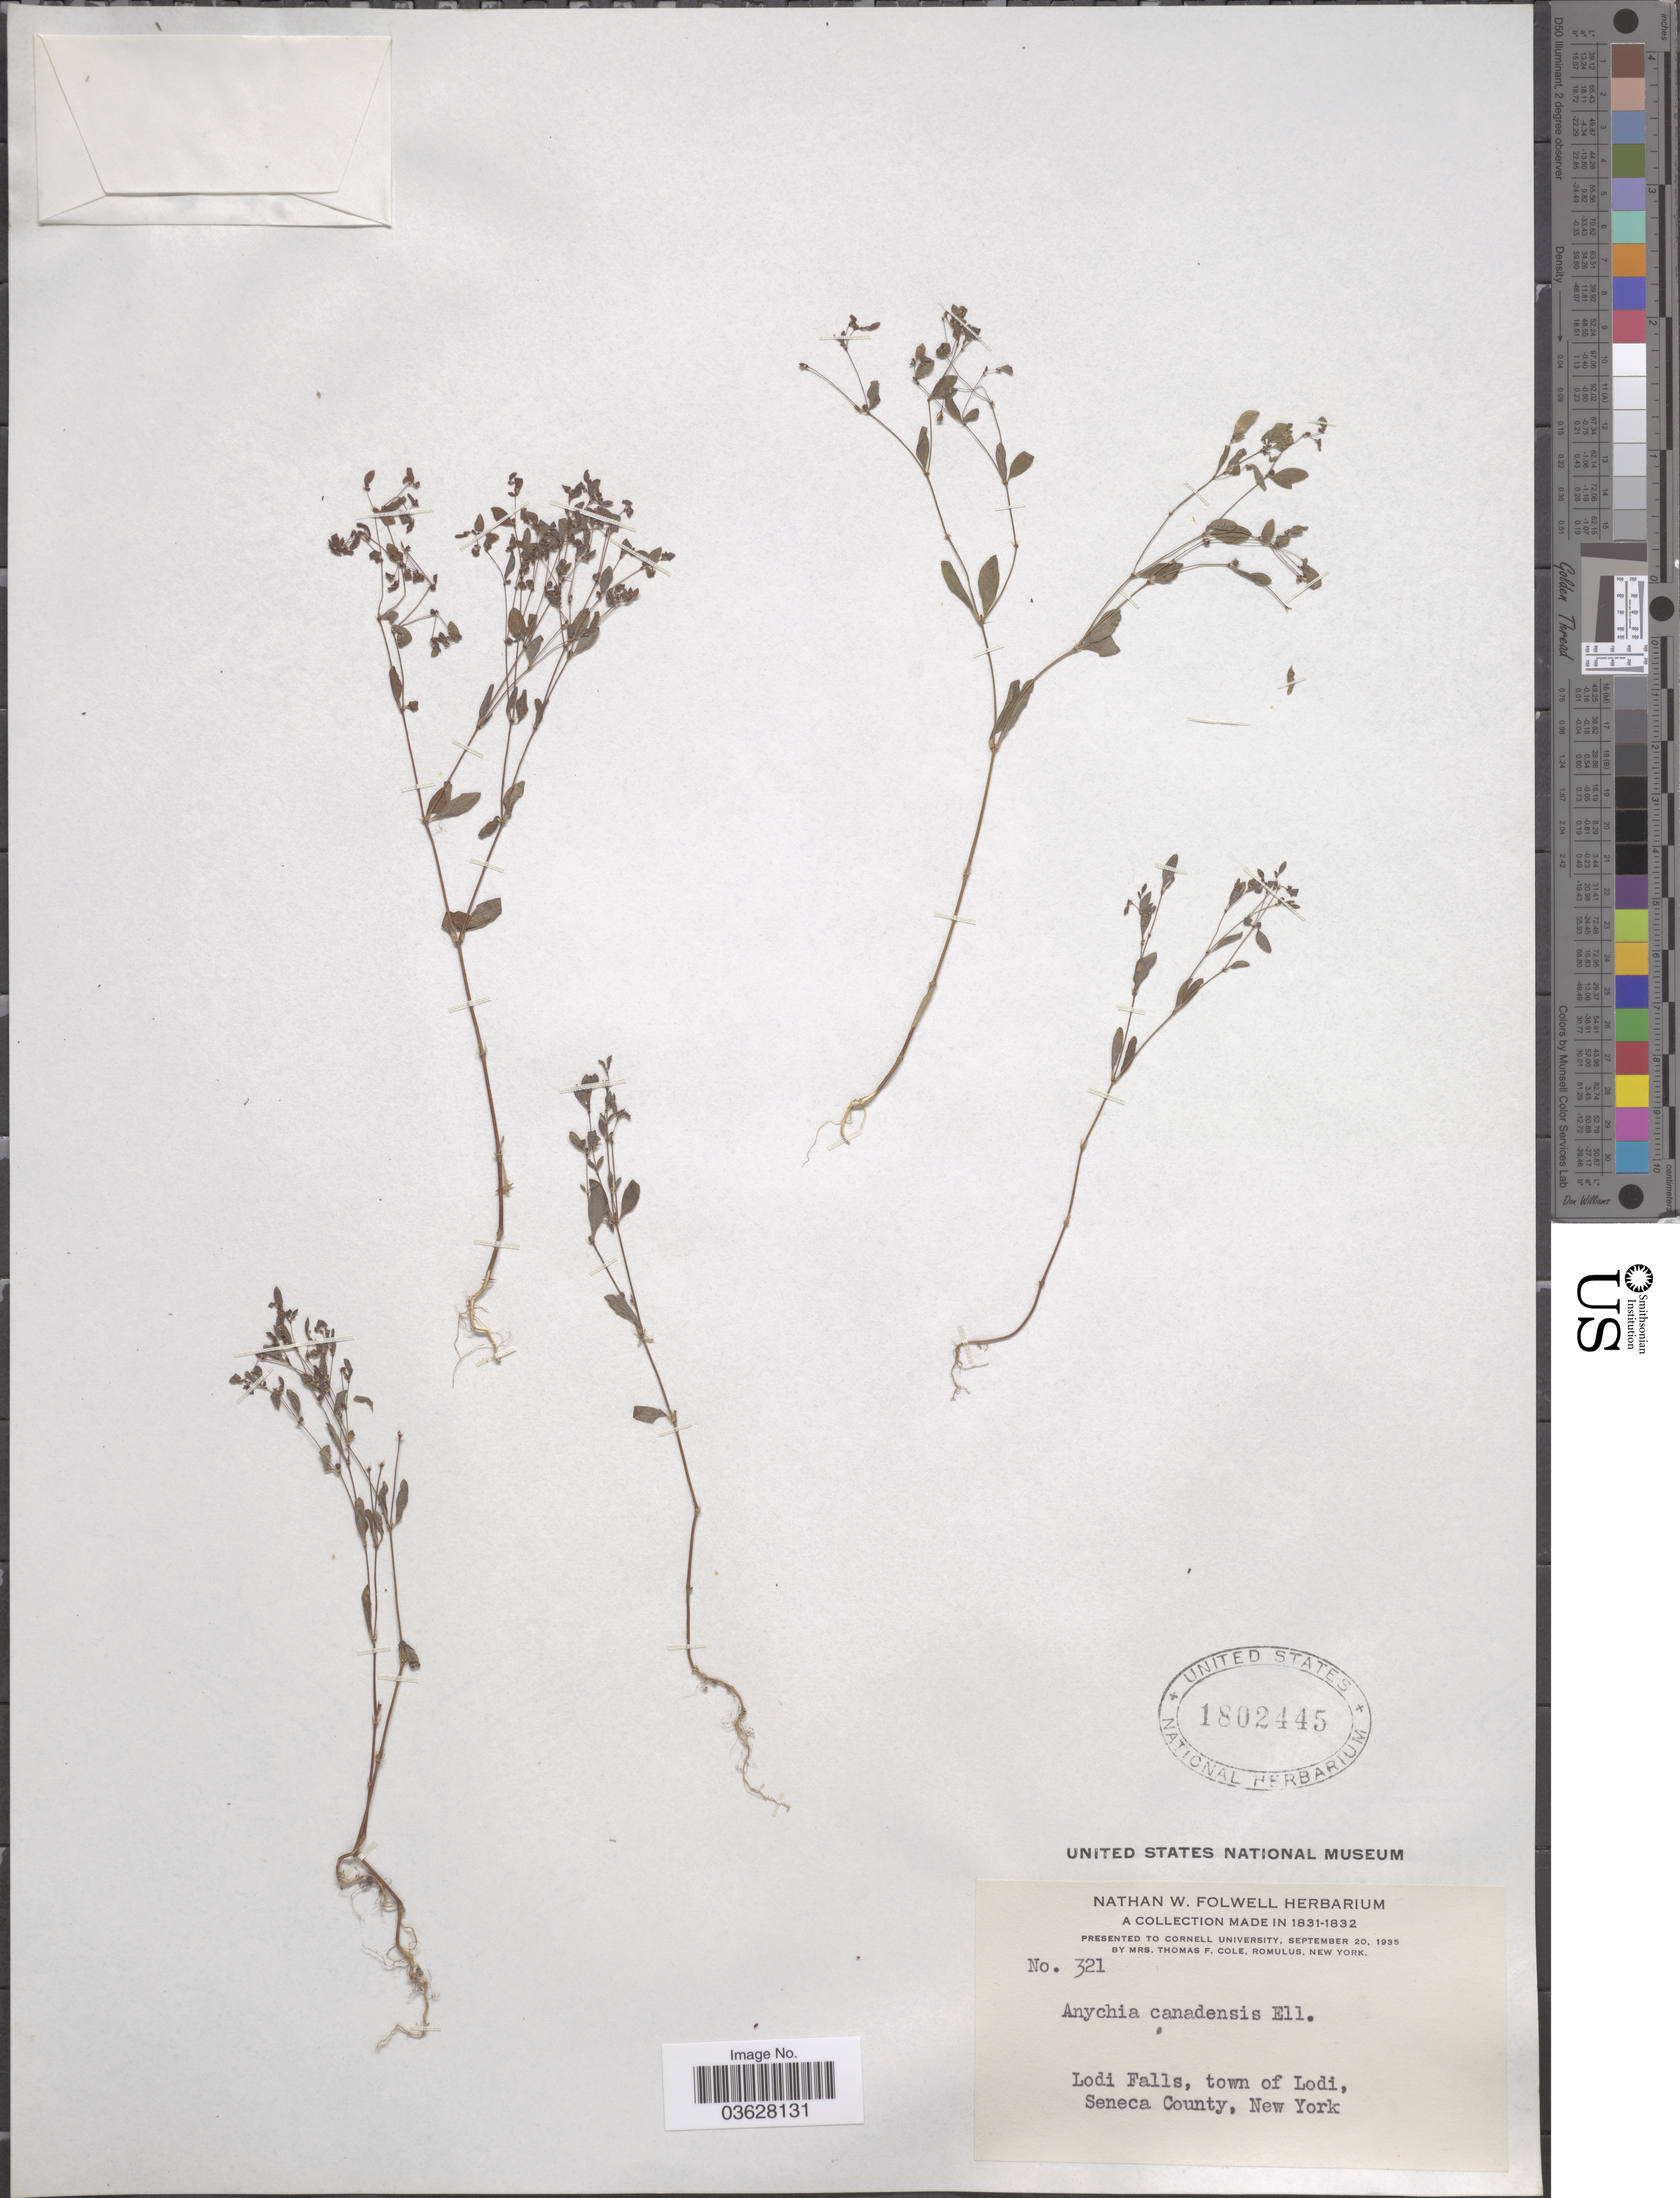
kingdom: Plantae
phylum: Tracheophyta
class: Magnoliopsida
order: Caryophyllales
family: Caryophyllaceae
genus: Paronychia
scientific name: Paronychia canadensis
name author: (L.) Alph. Wood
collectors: ex herb. Nathan W. Folwell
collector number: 321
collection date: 1831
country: United States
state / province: New York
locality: Lodi Falls, town of Lodi, Seneca County.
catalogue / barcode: US 1802445